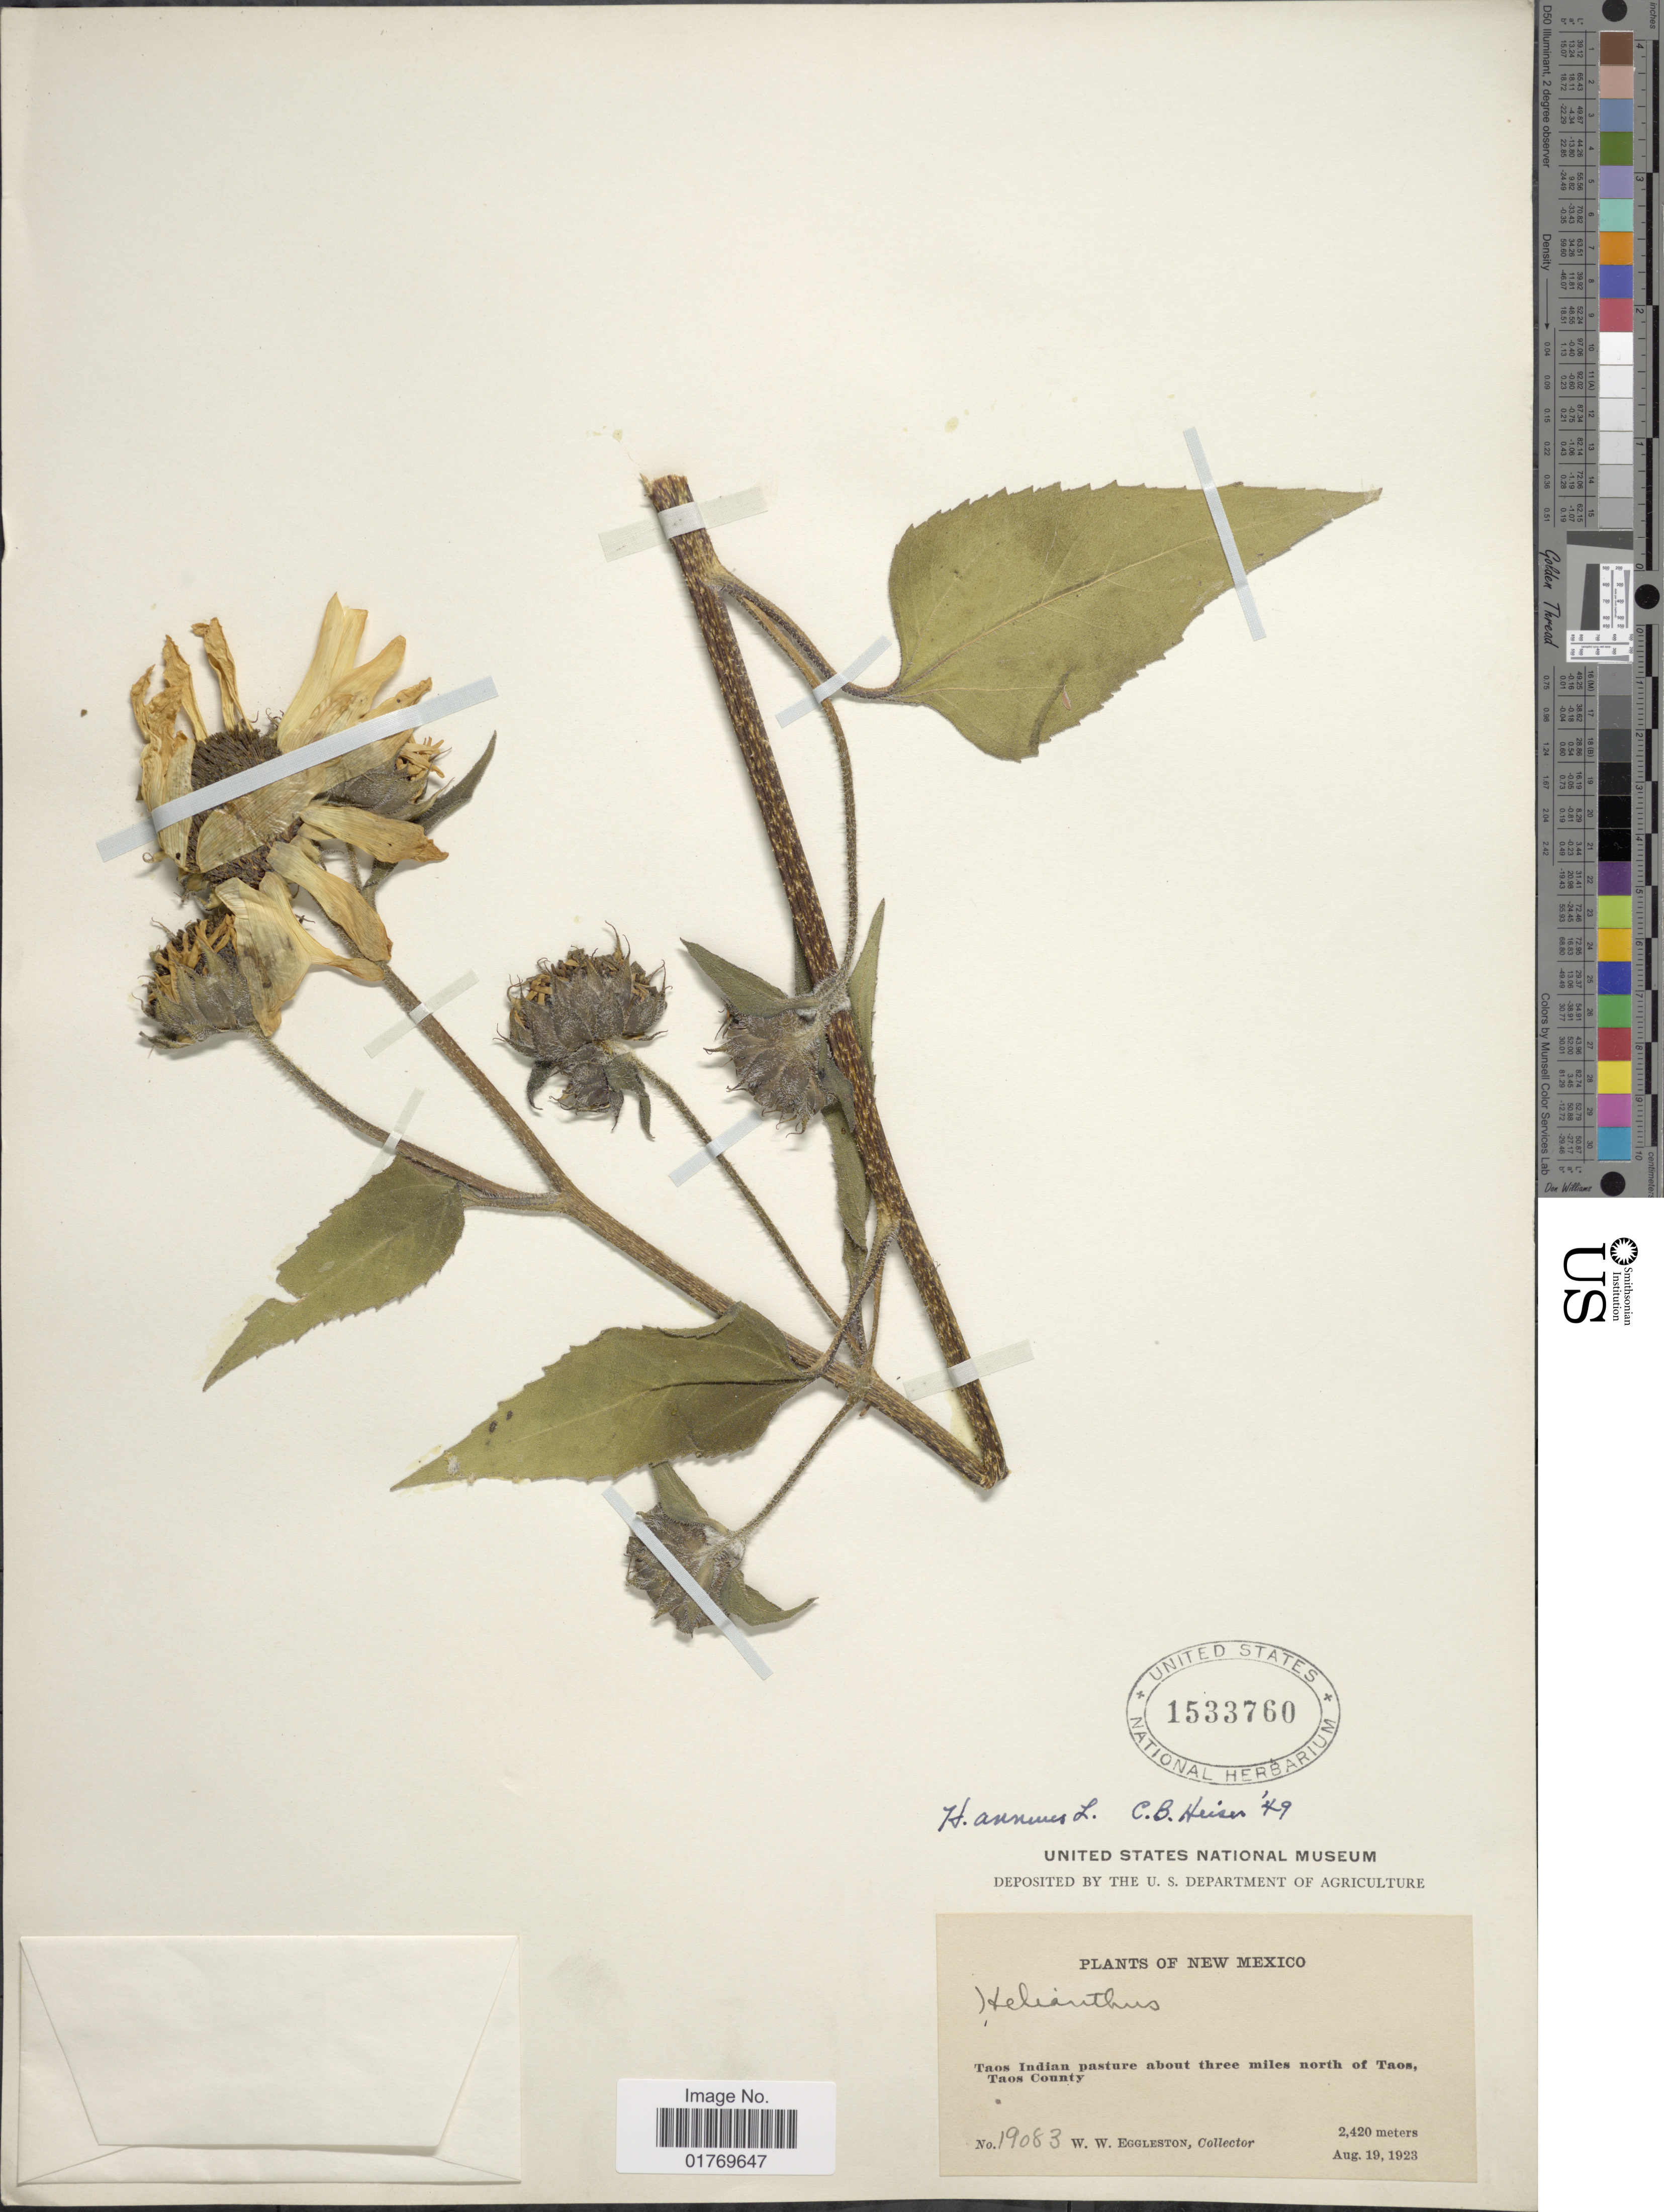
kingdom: Plantae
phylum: Tracheophyta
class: Magnoliopsida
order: Asterales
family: Asteraceae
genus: Helianthus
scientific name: Helianthus annuus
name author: L.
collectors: W. W. Eggleston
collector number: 19083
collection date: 1923-08-19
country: United States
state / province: New Mexico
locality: Taos Indian pasture about three miles north of Taos, Taos County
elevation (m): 2420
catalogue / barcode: US 1533760